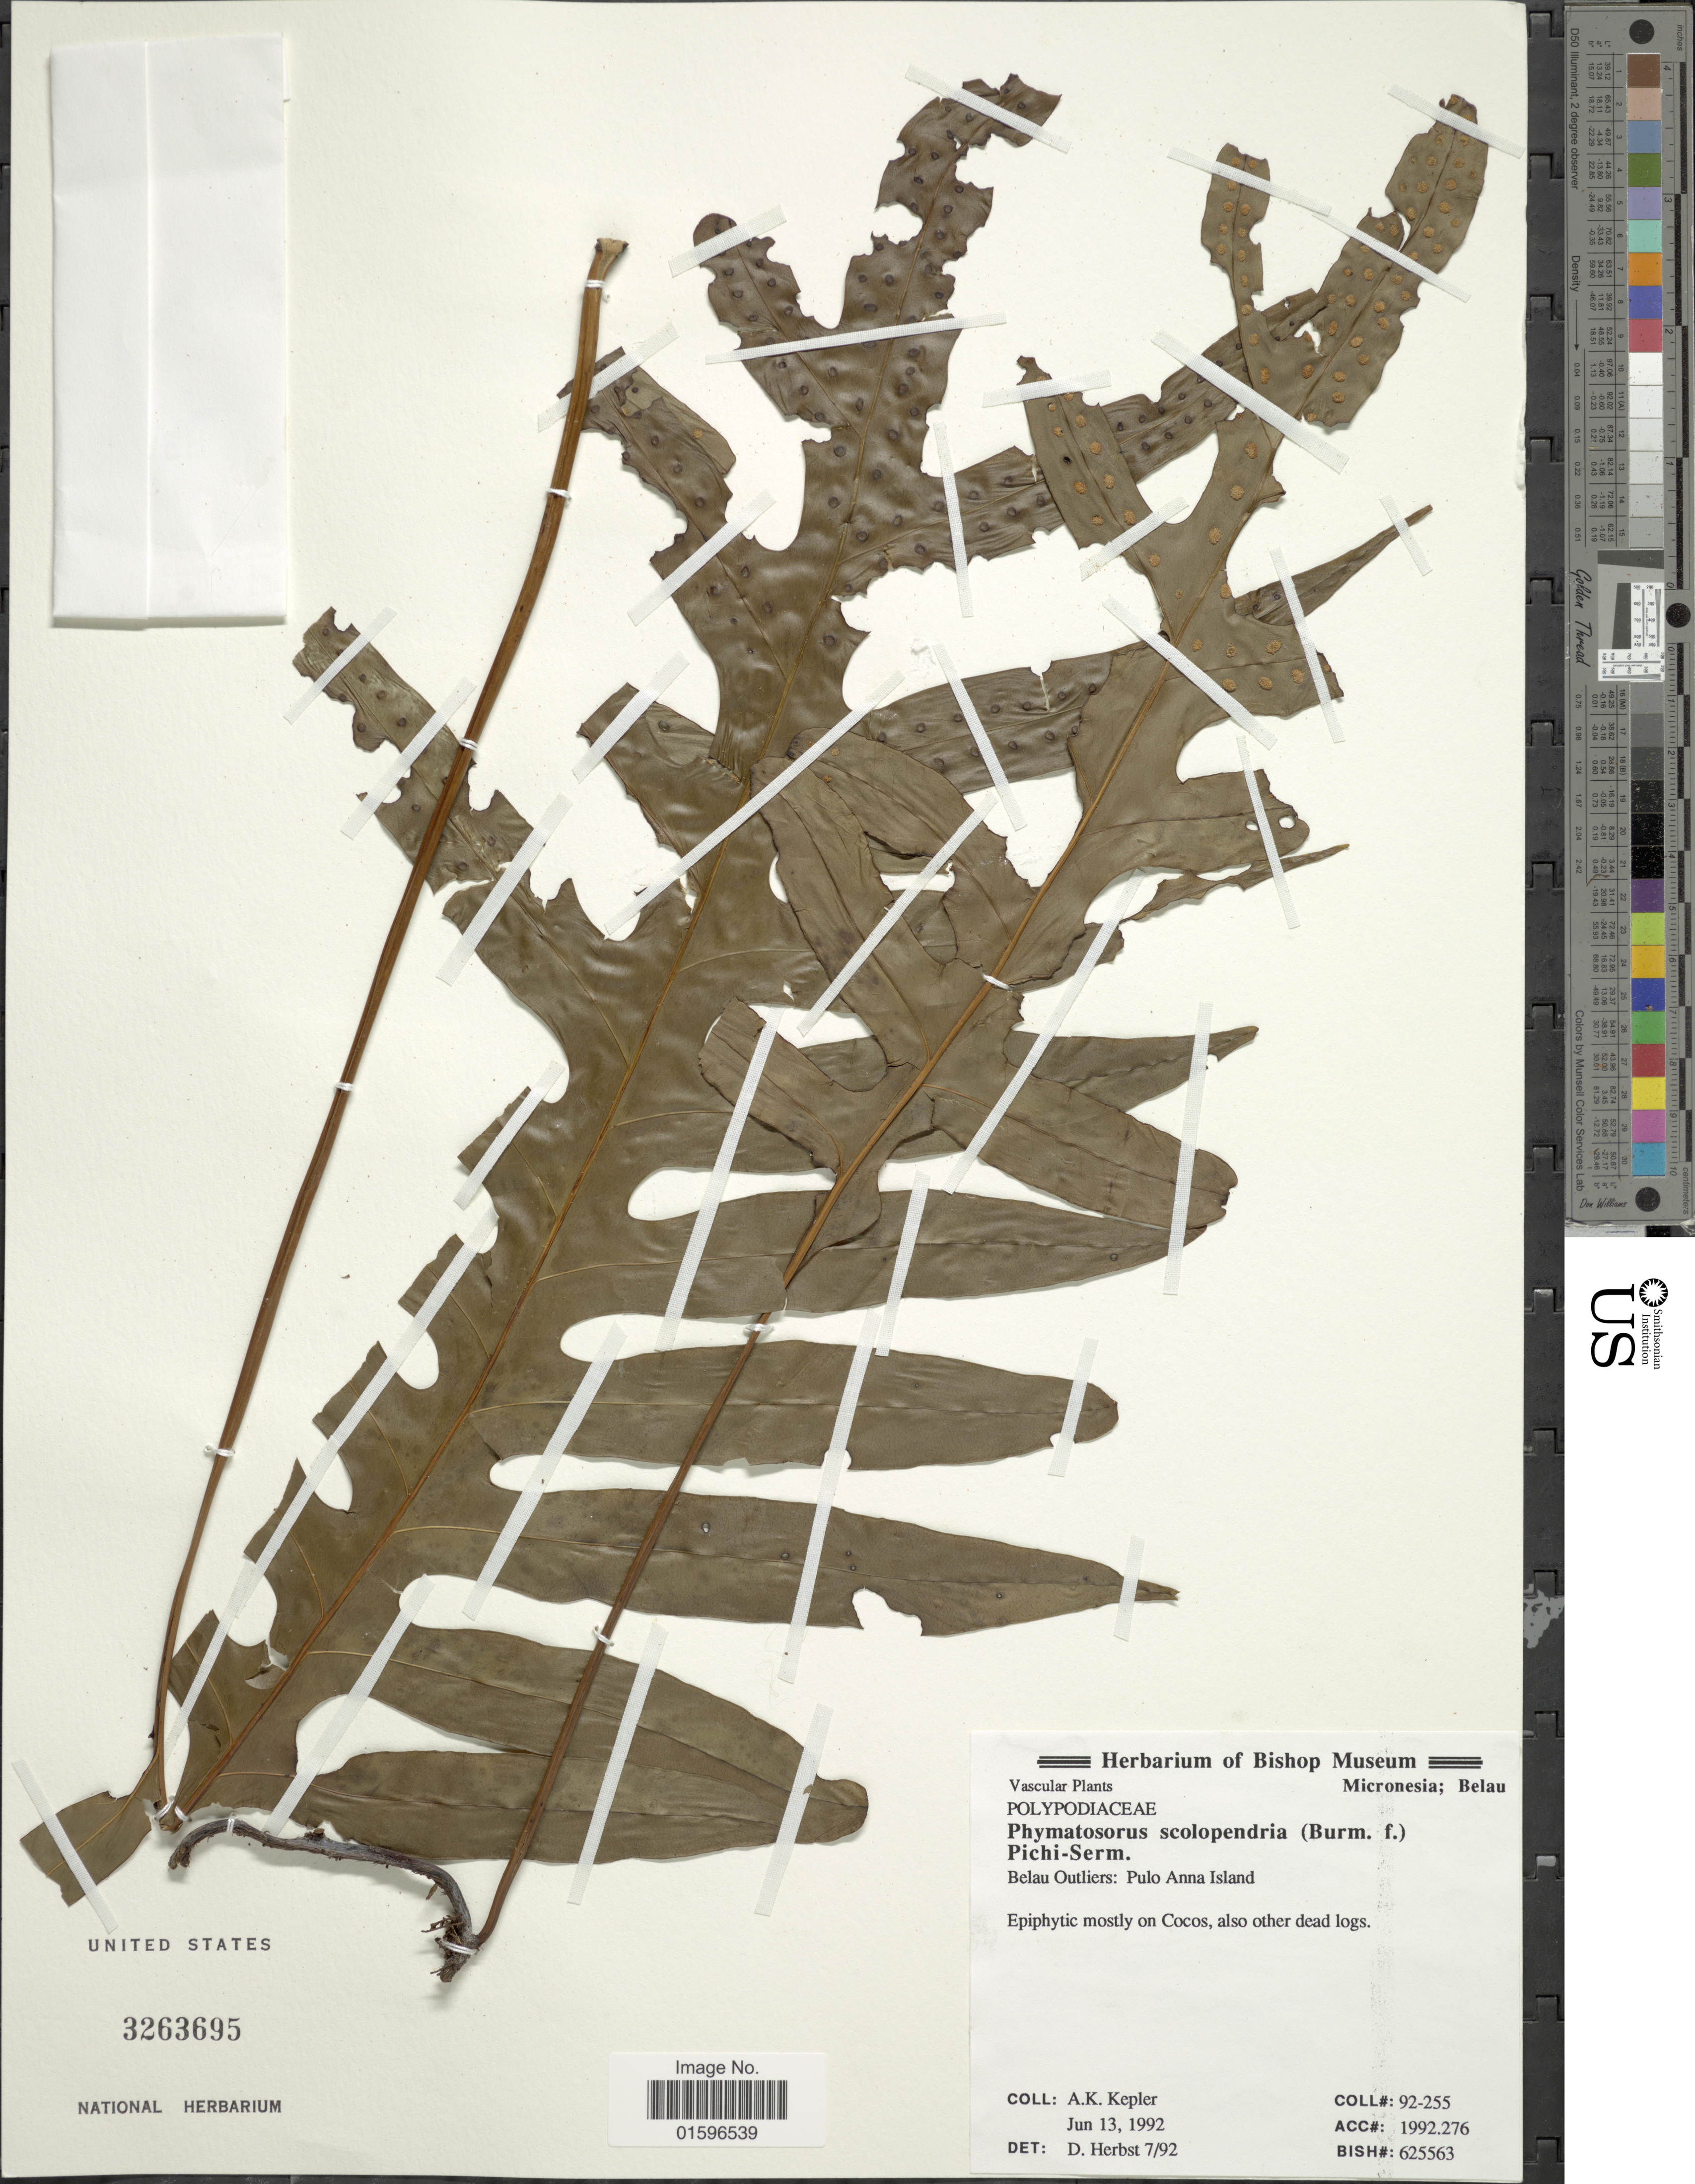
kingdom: Plantae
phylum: Tracheophyta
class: Polypodiopsida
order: Polypodiales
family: Polypodiaceae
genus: Polypodium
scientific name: Polypodium scolopendria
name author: Burm. f.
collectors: A. K. Kepler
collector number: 92-255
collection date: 1992-06-13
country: Palau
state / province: Belau Outliers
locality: Belau Outliers: Pulo Anna Island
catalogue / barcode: US 3263695